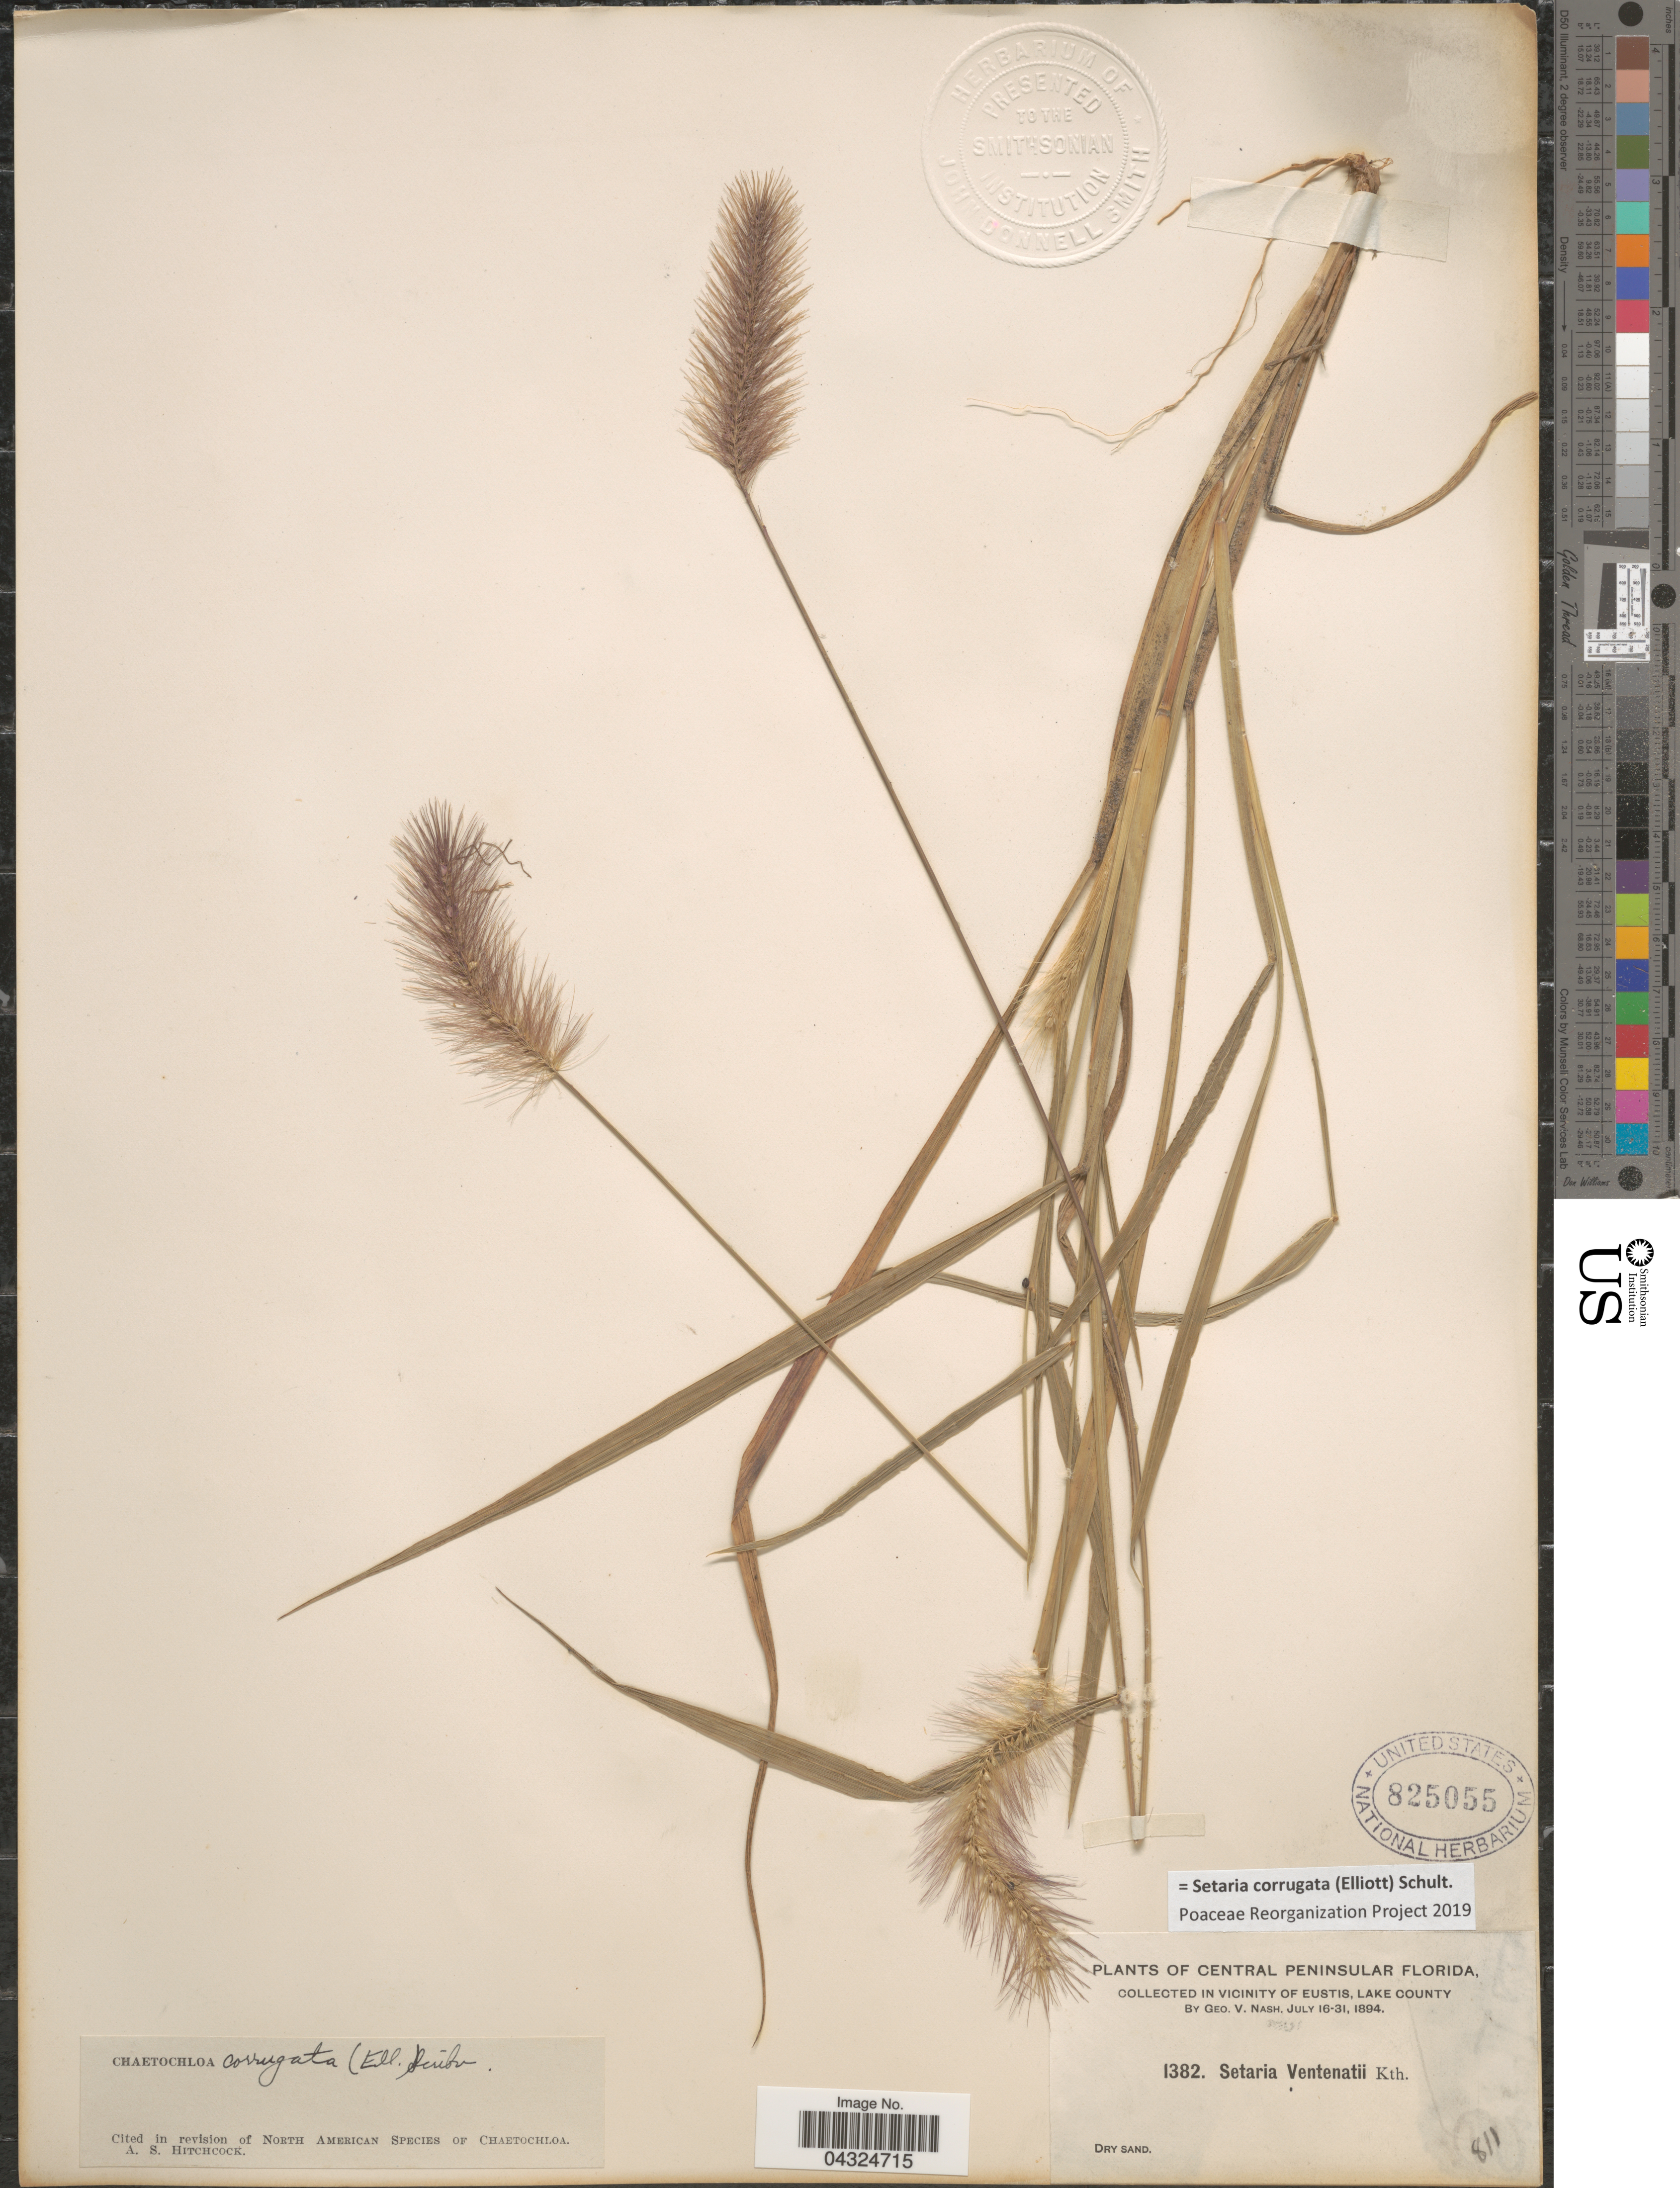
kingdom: Plantae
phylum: Tracheophyta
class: Liliopsida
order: Poales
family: Poaceae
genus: Setaria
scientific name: Setaria corrugata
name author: (Elliott) Schult.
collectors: G. V. Nash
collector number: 1382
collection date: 1894-07-16/1894-07-31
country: United States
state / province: Florida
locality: Central Peninsular Florida. In vicinity of Eustis, Lake County.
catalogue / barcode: US 825055